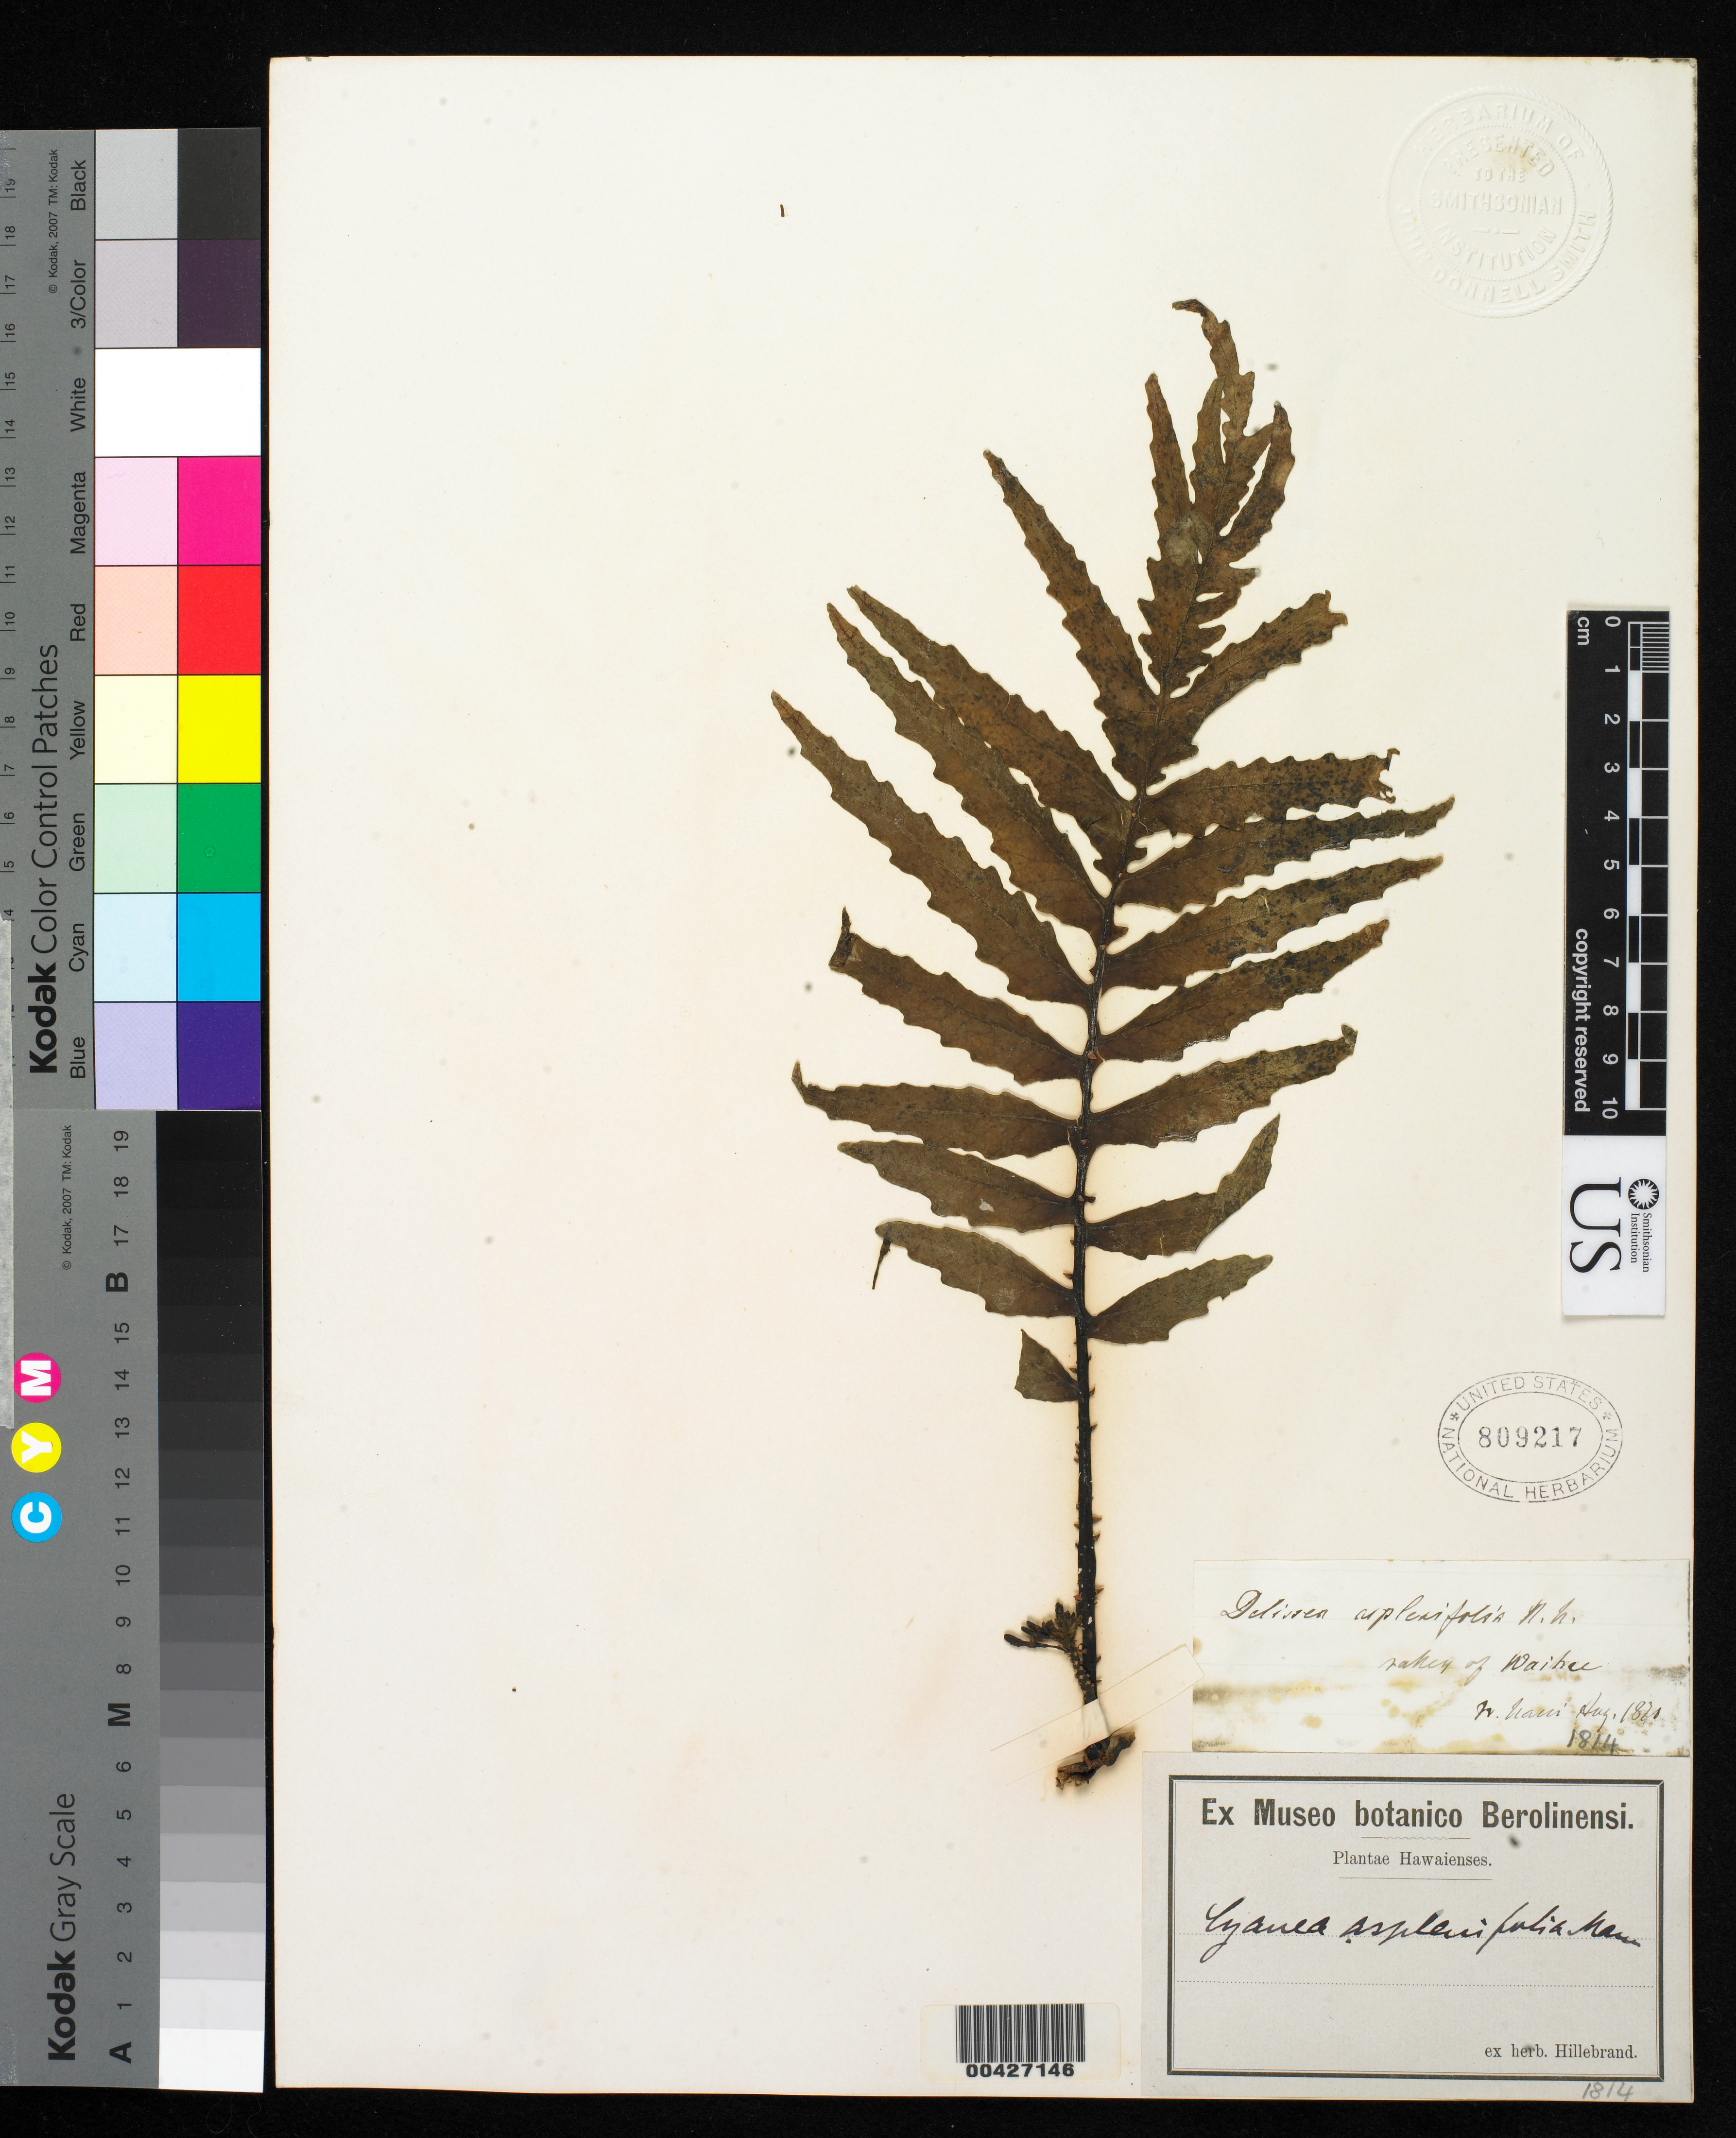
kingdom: Plantae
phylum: Tracheophyta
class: Magnoliopsida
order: Asterales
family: Campanulaceae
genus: Cyanea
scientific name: Cyanea asplenifolia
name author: (H. Mann) Hillebr.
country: United States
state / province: Hawaii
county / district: Maui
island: Maui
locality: Waihee, W Maui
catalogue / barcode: US 809217